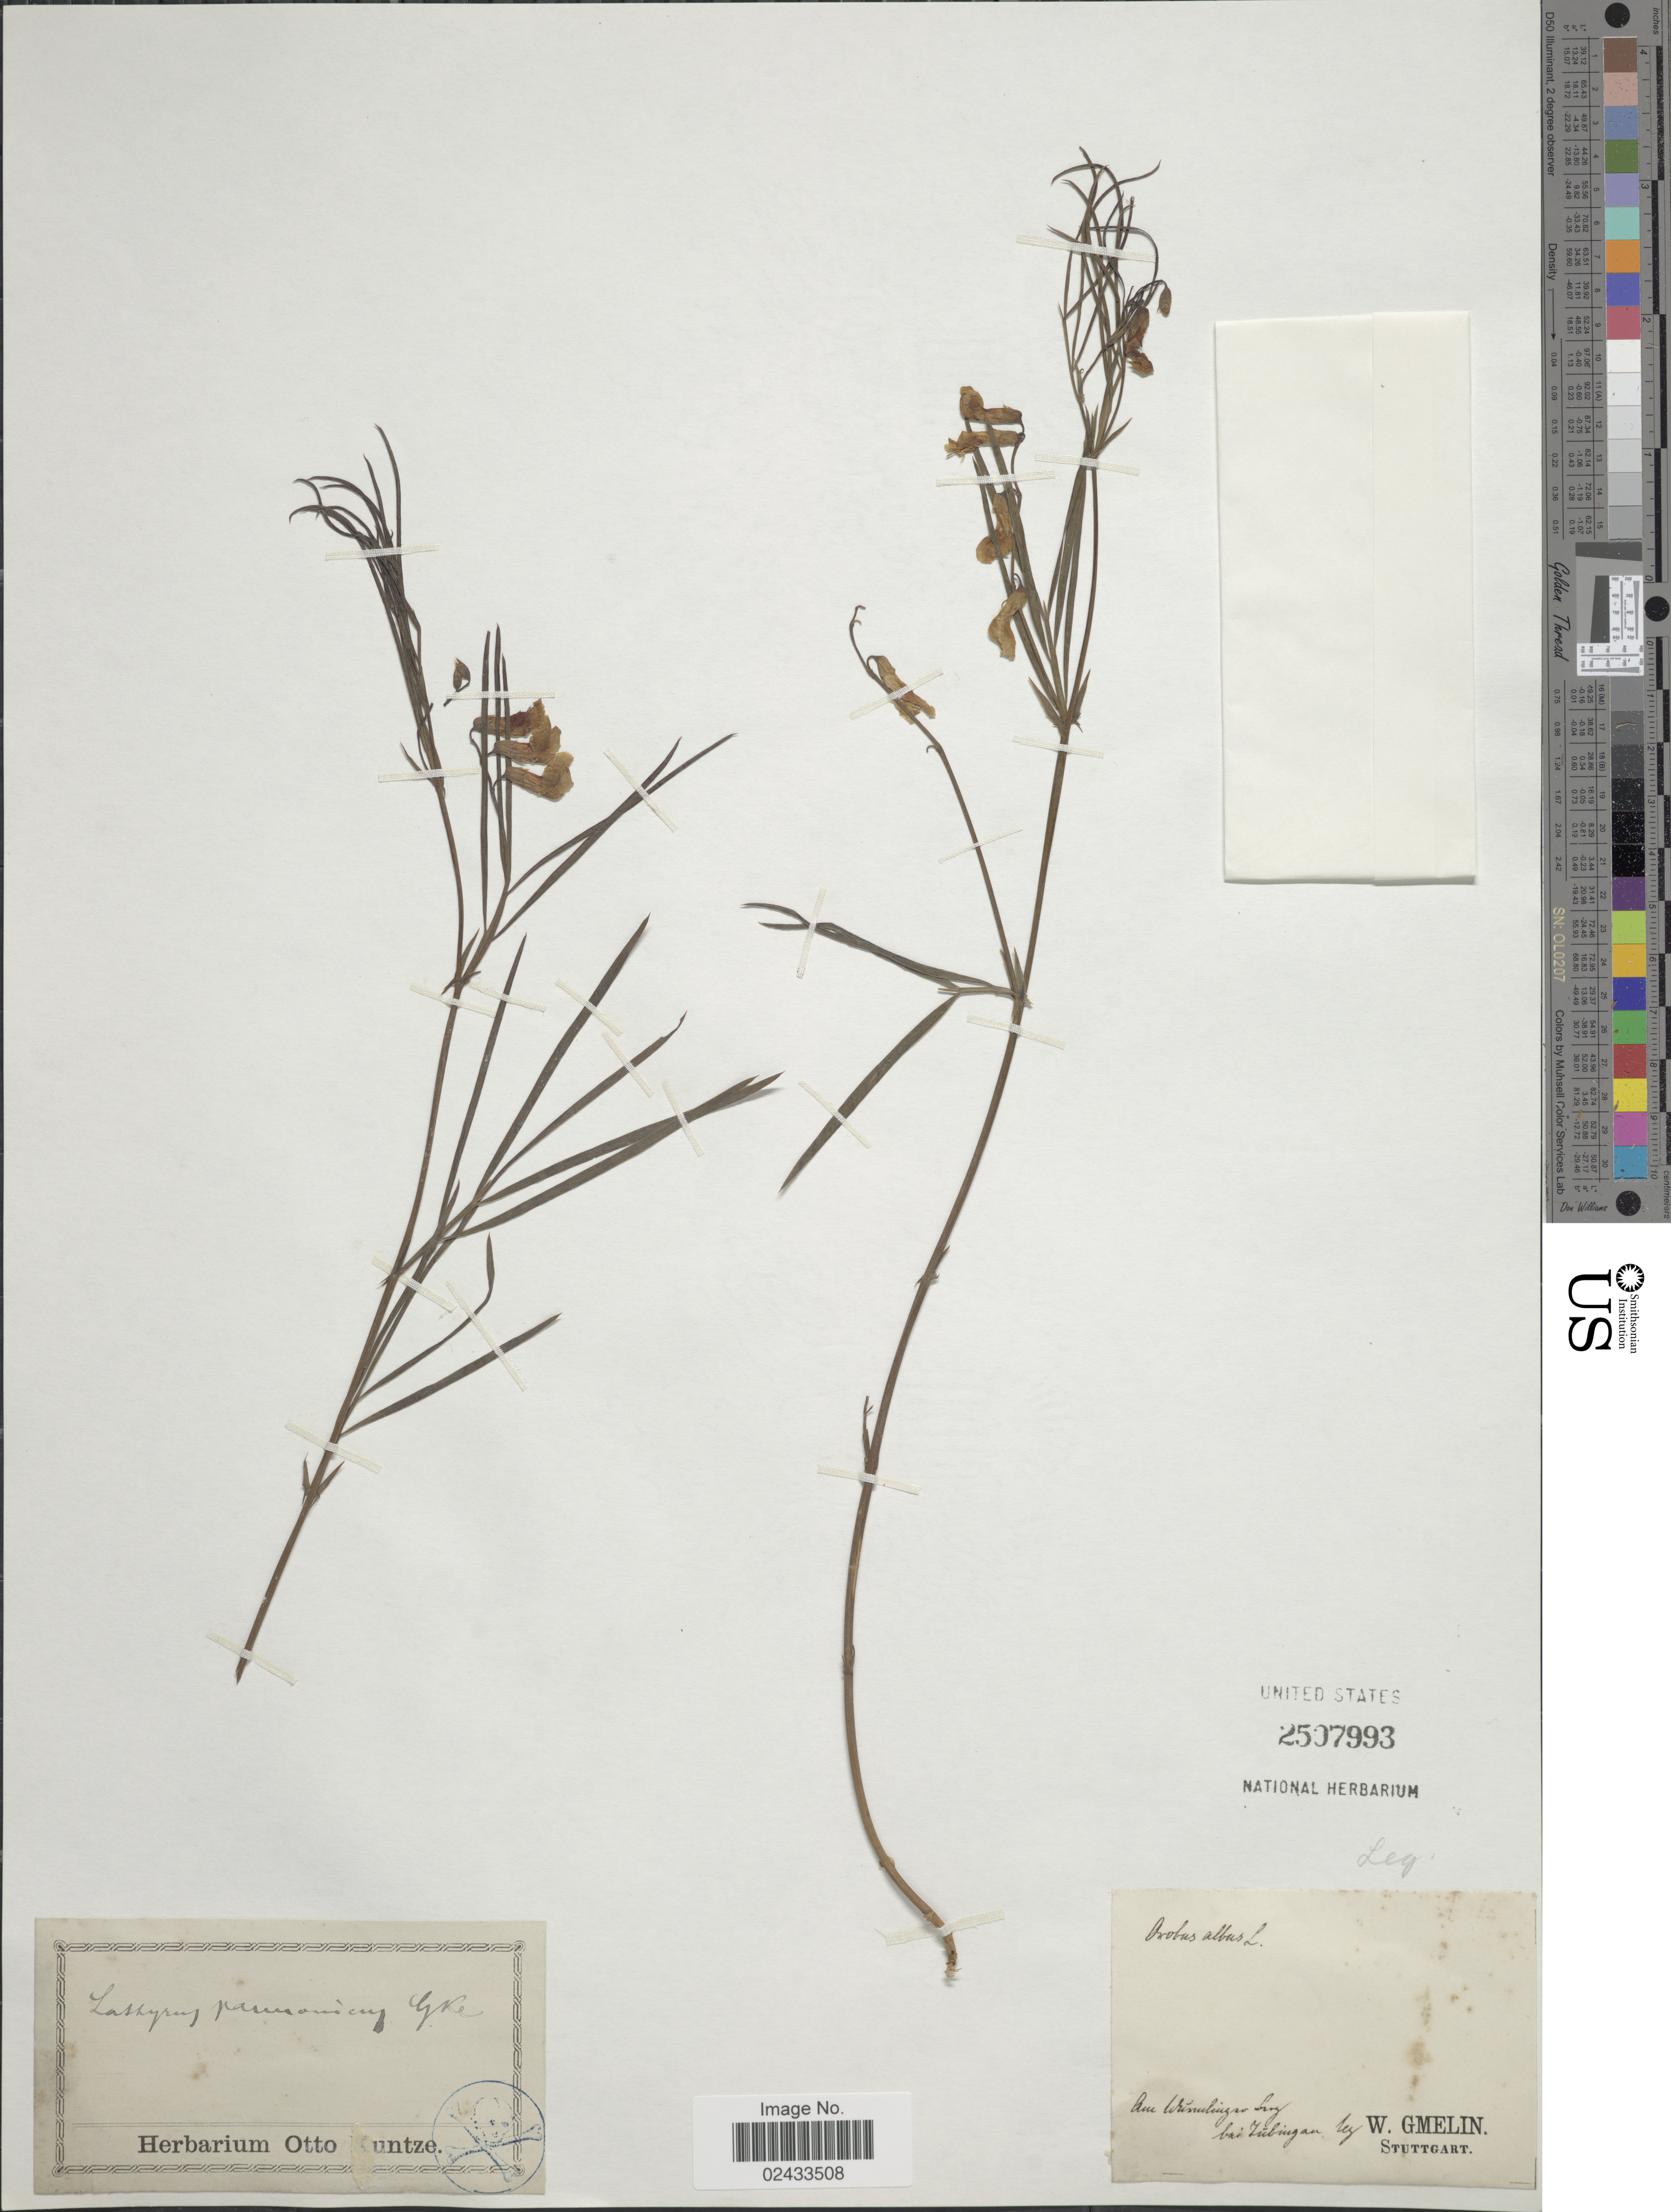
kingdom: Plantae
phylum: Tracheophyta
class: Magnoliopsida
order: Fabales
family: Fabaceae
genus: Lathyrus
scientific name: Lathyrus pannonicus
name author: (Jacq.) Garcke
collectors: W. Gmelin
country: Germany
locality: Am [illegible text], bai Tübingen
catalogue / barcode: US 2507993